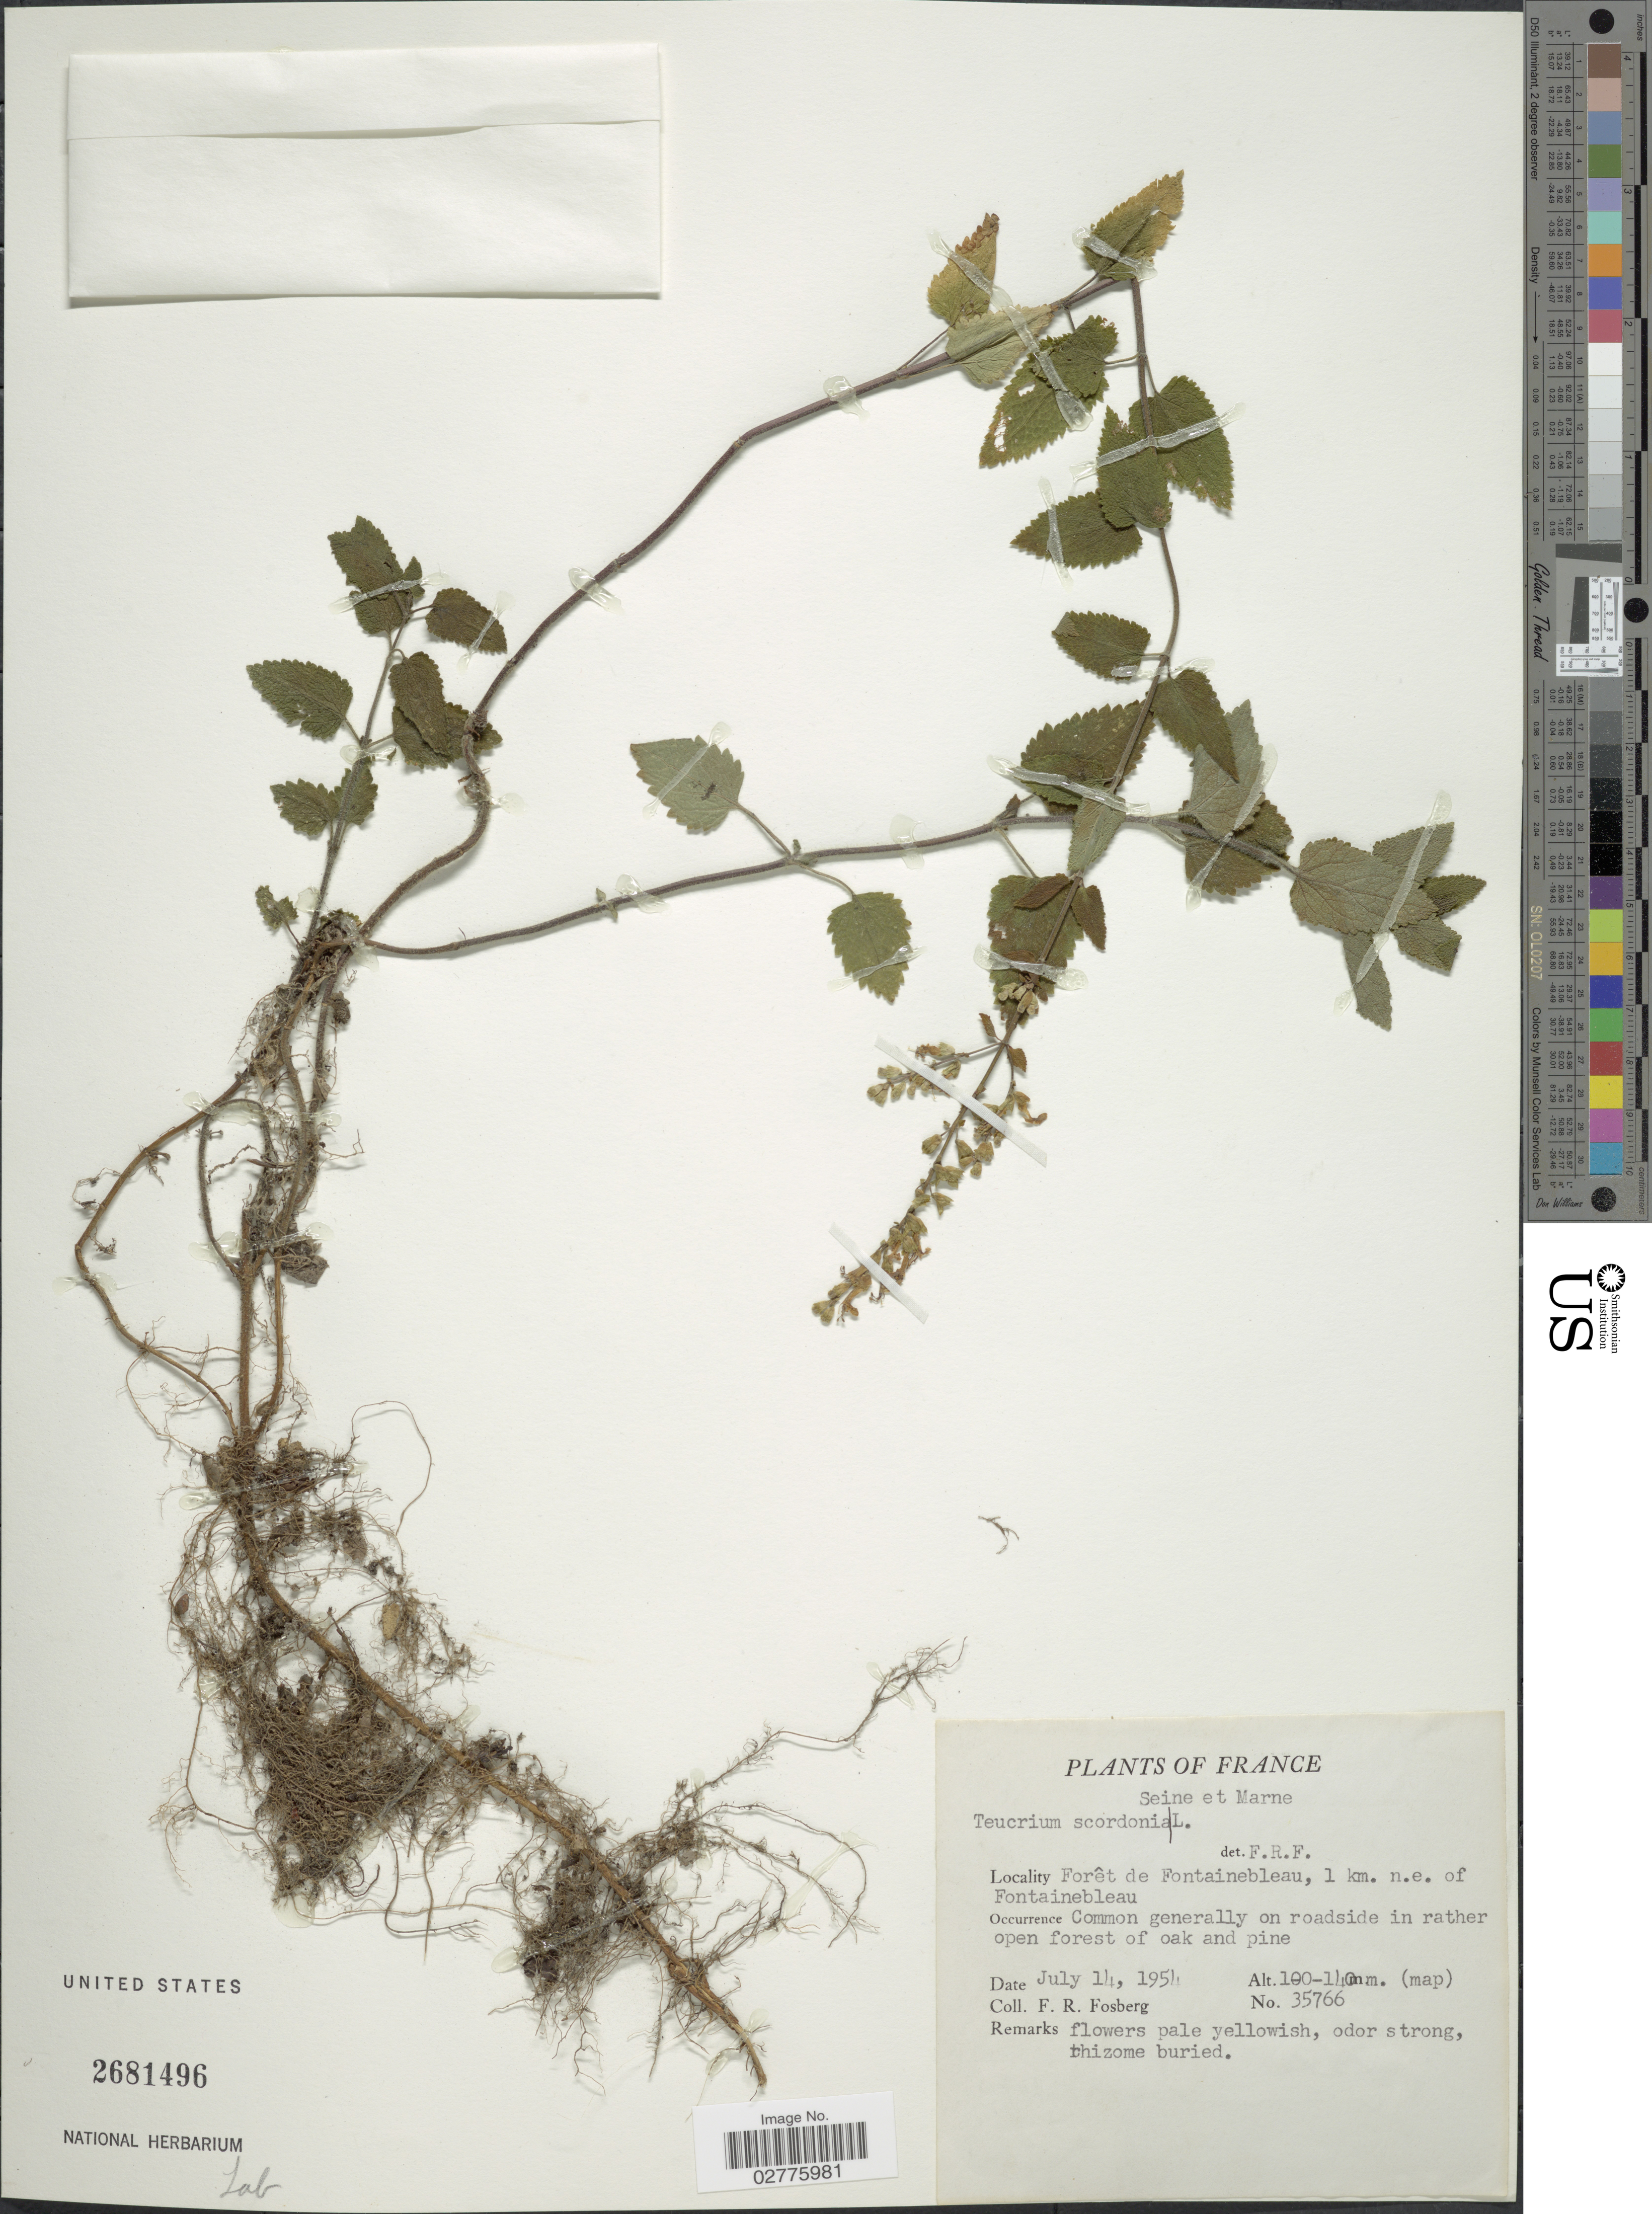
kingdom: Plantae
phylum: Tracheophyta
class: Magnoliopsida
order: Lamiales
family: Lamiaceae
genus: Teucrium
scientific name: Teucrium scorodonia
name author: L.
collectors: F. R. Fosberg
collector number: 35766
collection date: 1954-07-14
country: France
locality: Seine et Marne, Forêt de Fontainebleau, 1 km. n.e. of Fontainebleau.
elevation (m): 100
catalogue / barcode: US 2681496